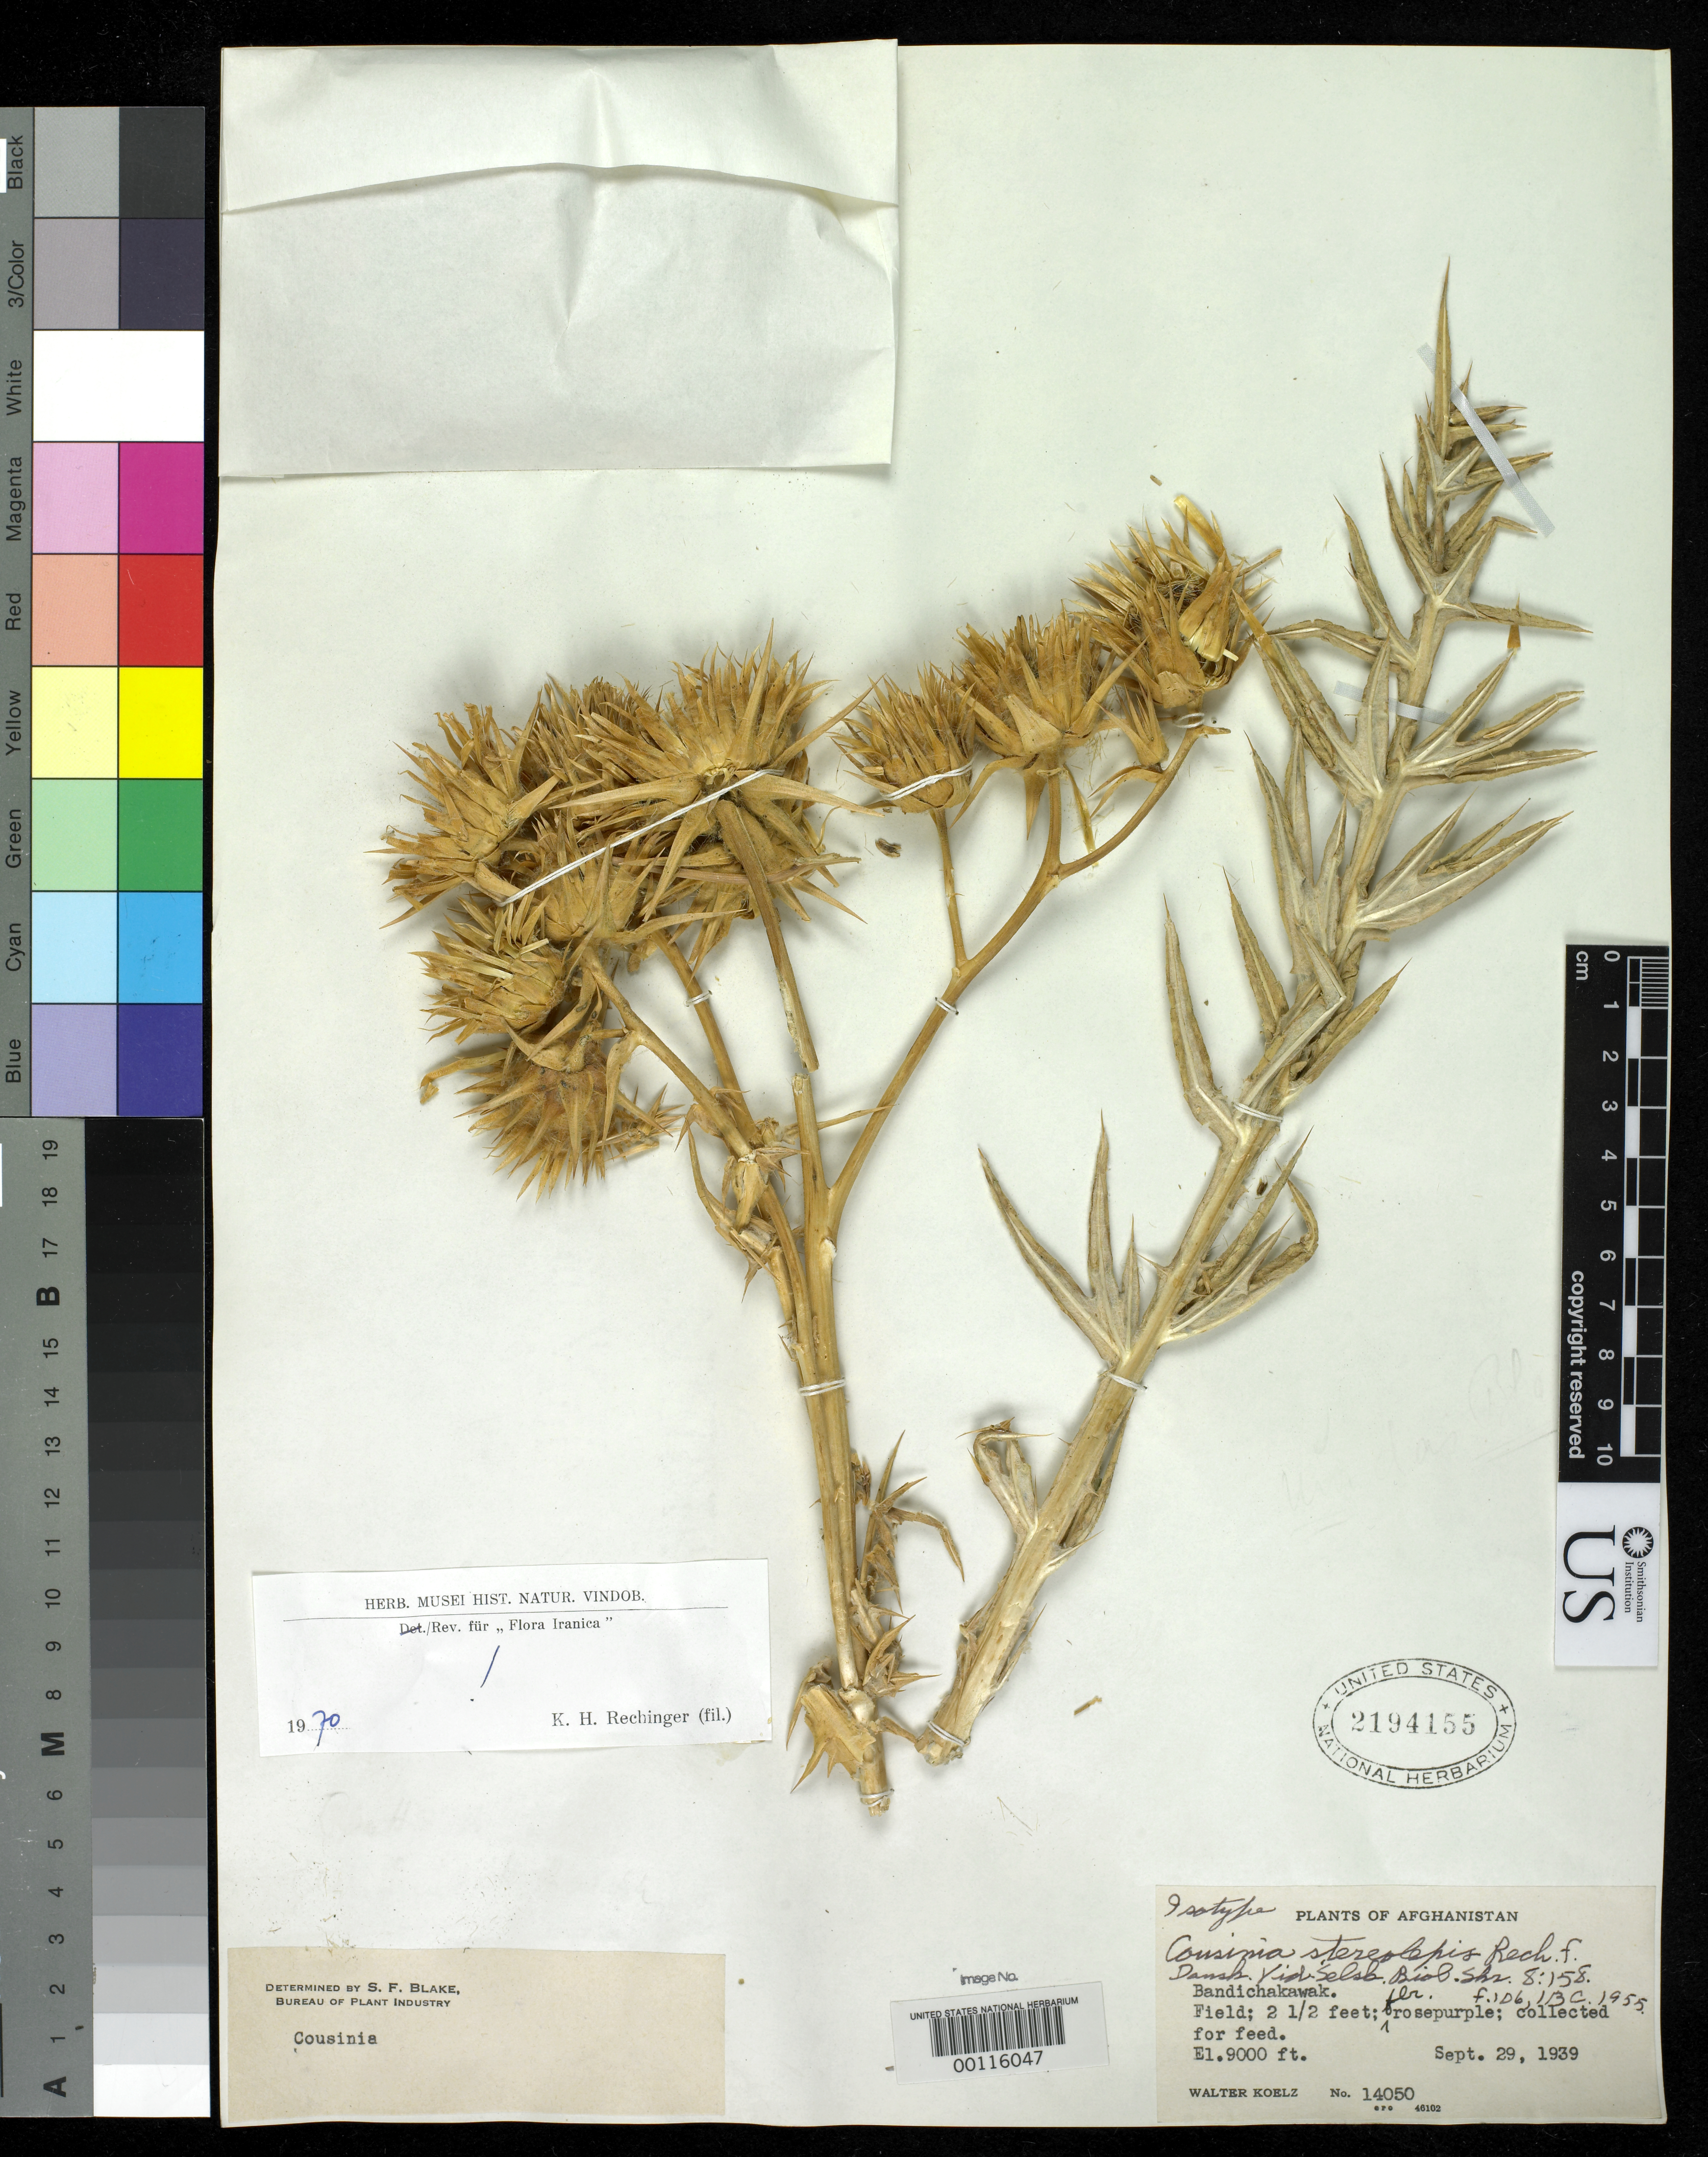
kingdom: Plantae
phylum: Tracheophyta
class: Magnoliopsida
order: Asterales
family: Asteraceae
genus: Cousinia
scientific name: Cousinia stereolepsis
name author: Rech. f.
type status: Isotype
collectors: W. N. Koelz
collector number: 14050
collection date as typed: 29 Sep 1939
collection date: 1939-09-29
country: Afghanistan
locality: Bandichakawak.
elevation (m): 2743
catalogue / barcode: US 2194155